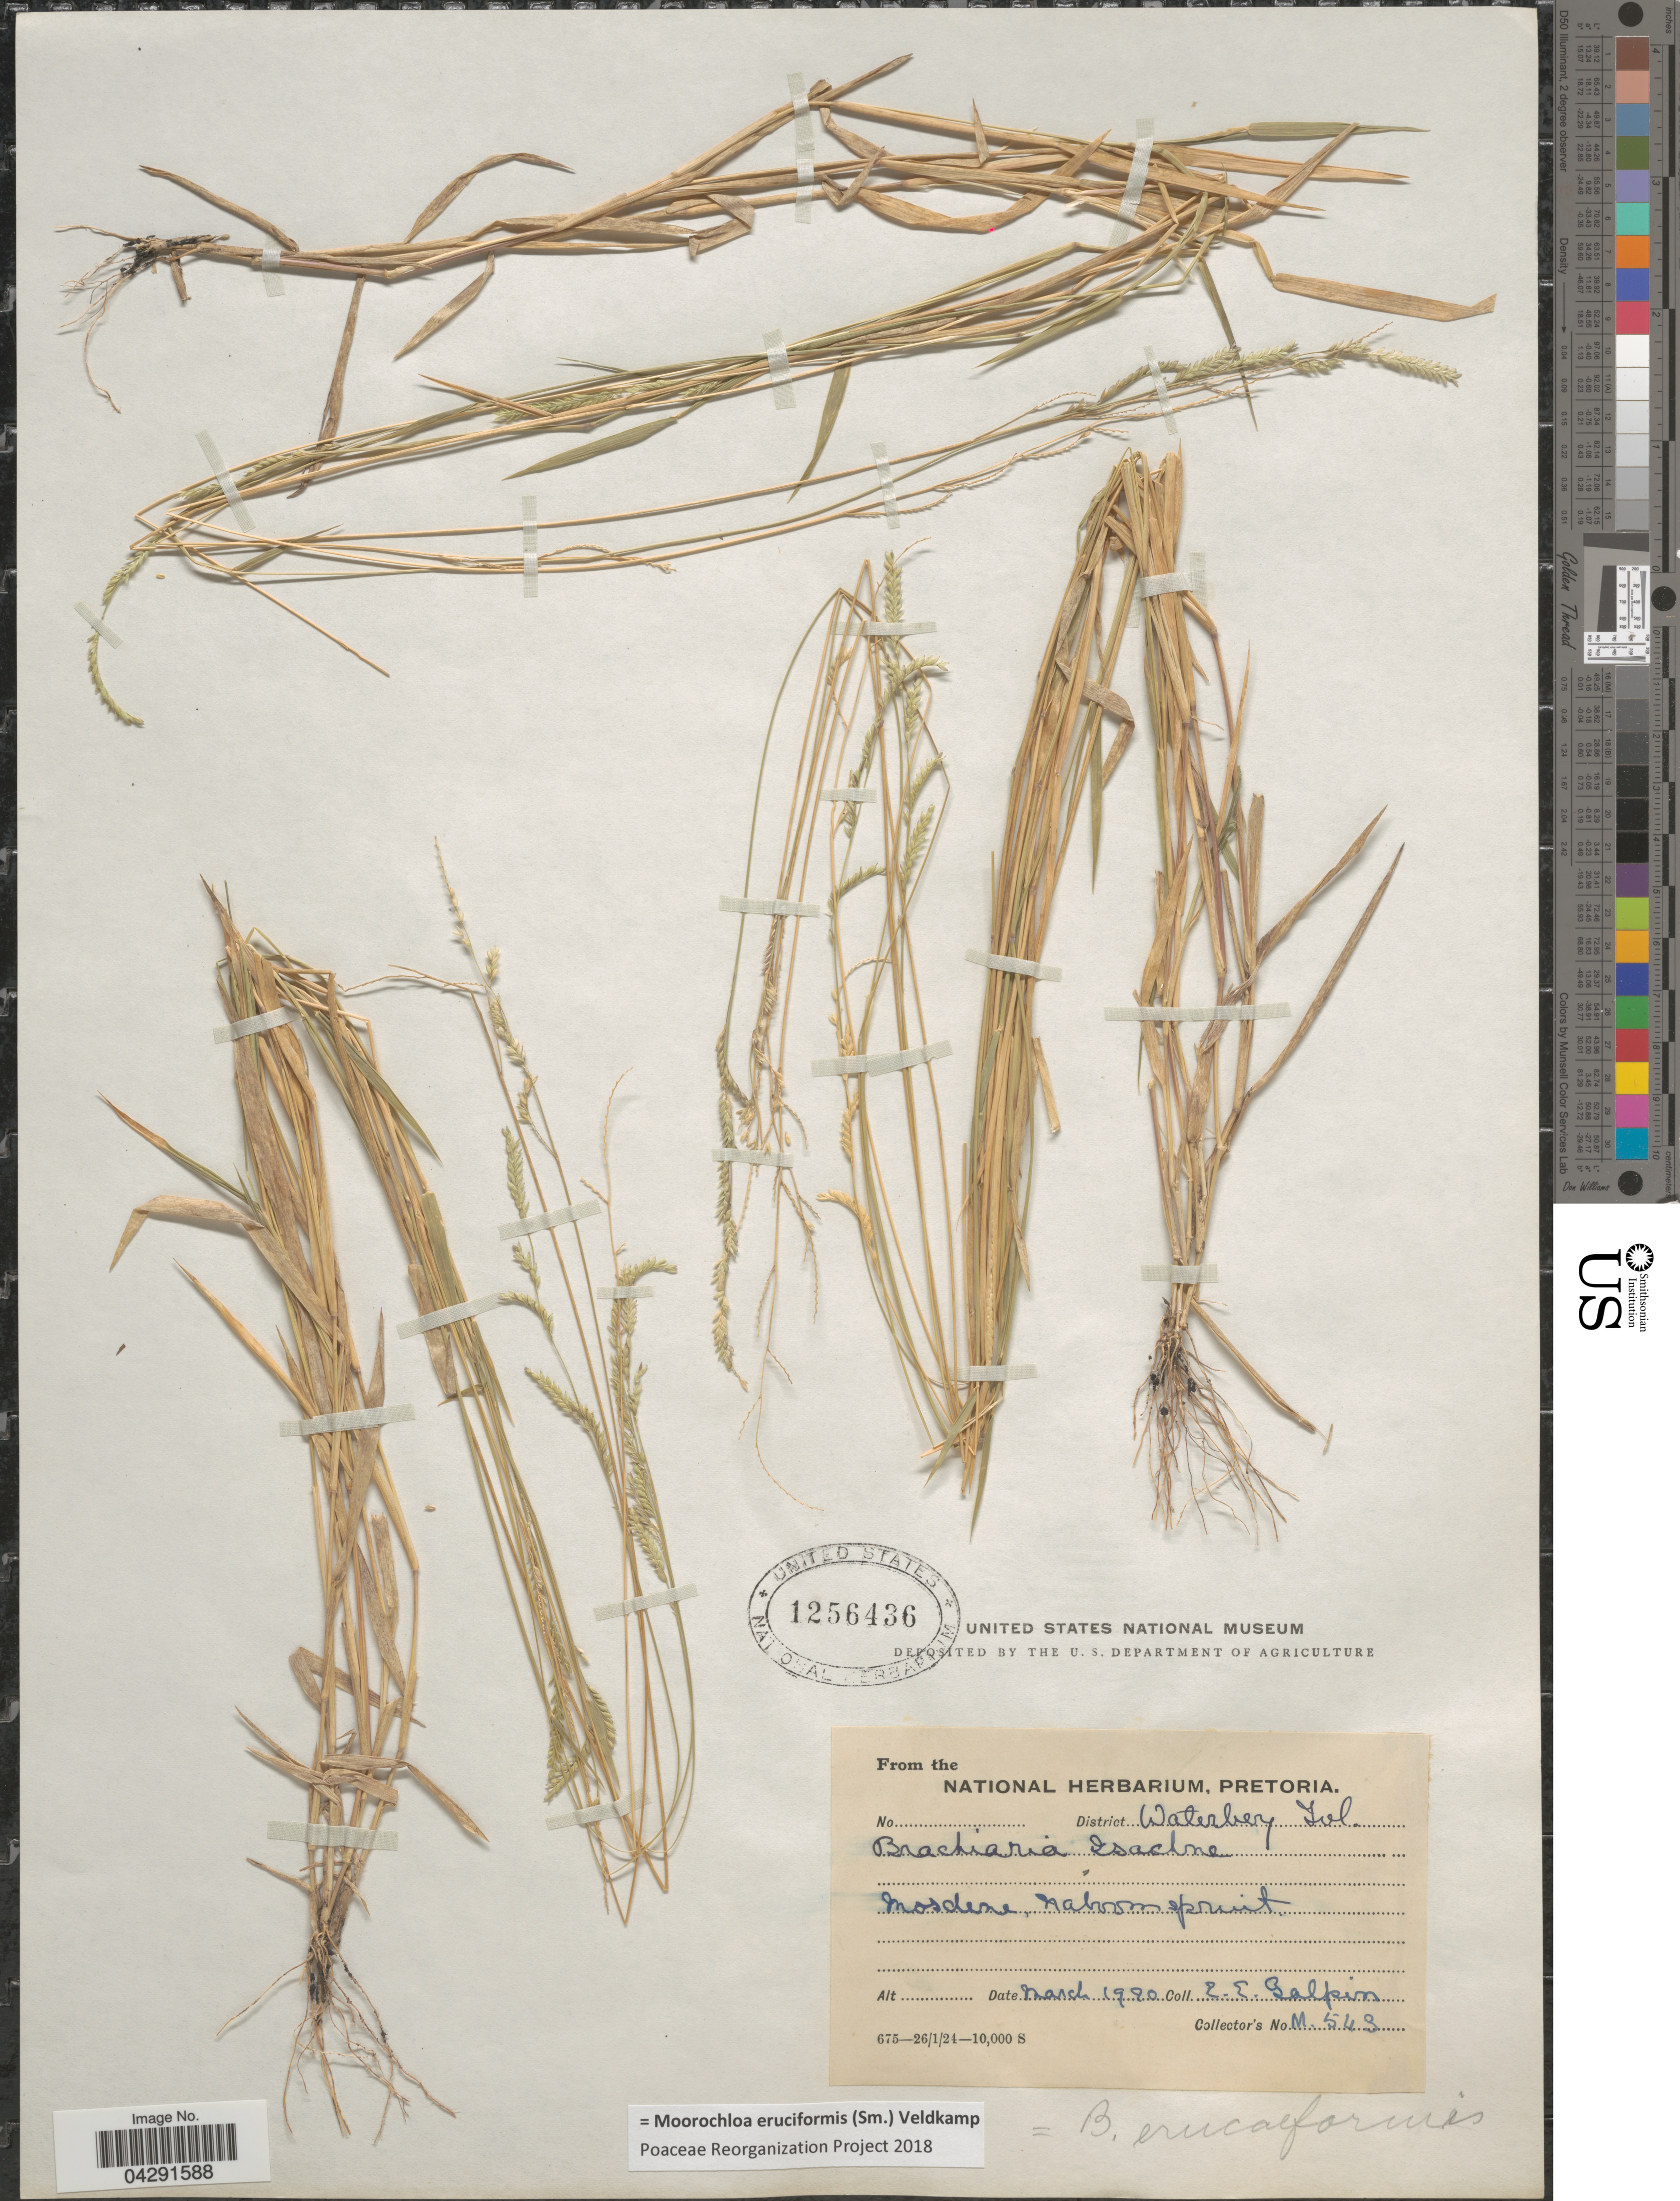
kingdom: Plantae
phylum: Tracheophyta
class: Liliopsida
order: Poales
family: Poaceae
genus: Moorochloa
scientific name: Moorochloa eruciformis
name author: (Sm.) Veldkamp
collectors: E. Galpin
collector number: M543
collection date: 1990-03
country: South Africa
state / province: Limpopo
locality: District Waterberg Tvl. Mosdene, Naboomspruit.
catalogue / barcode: US 1256436